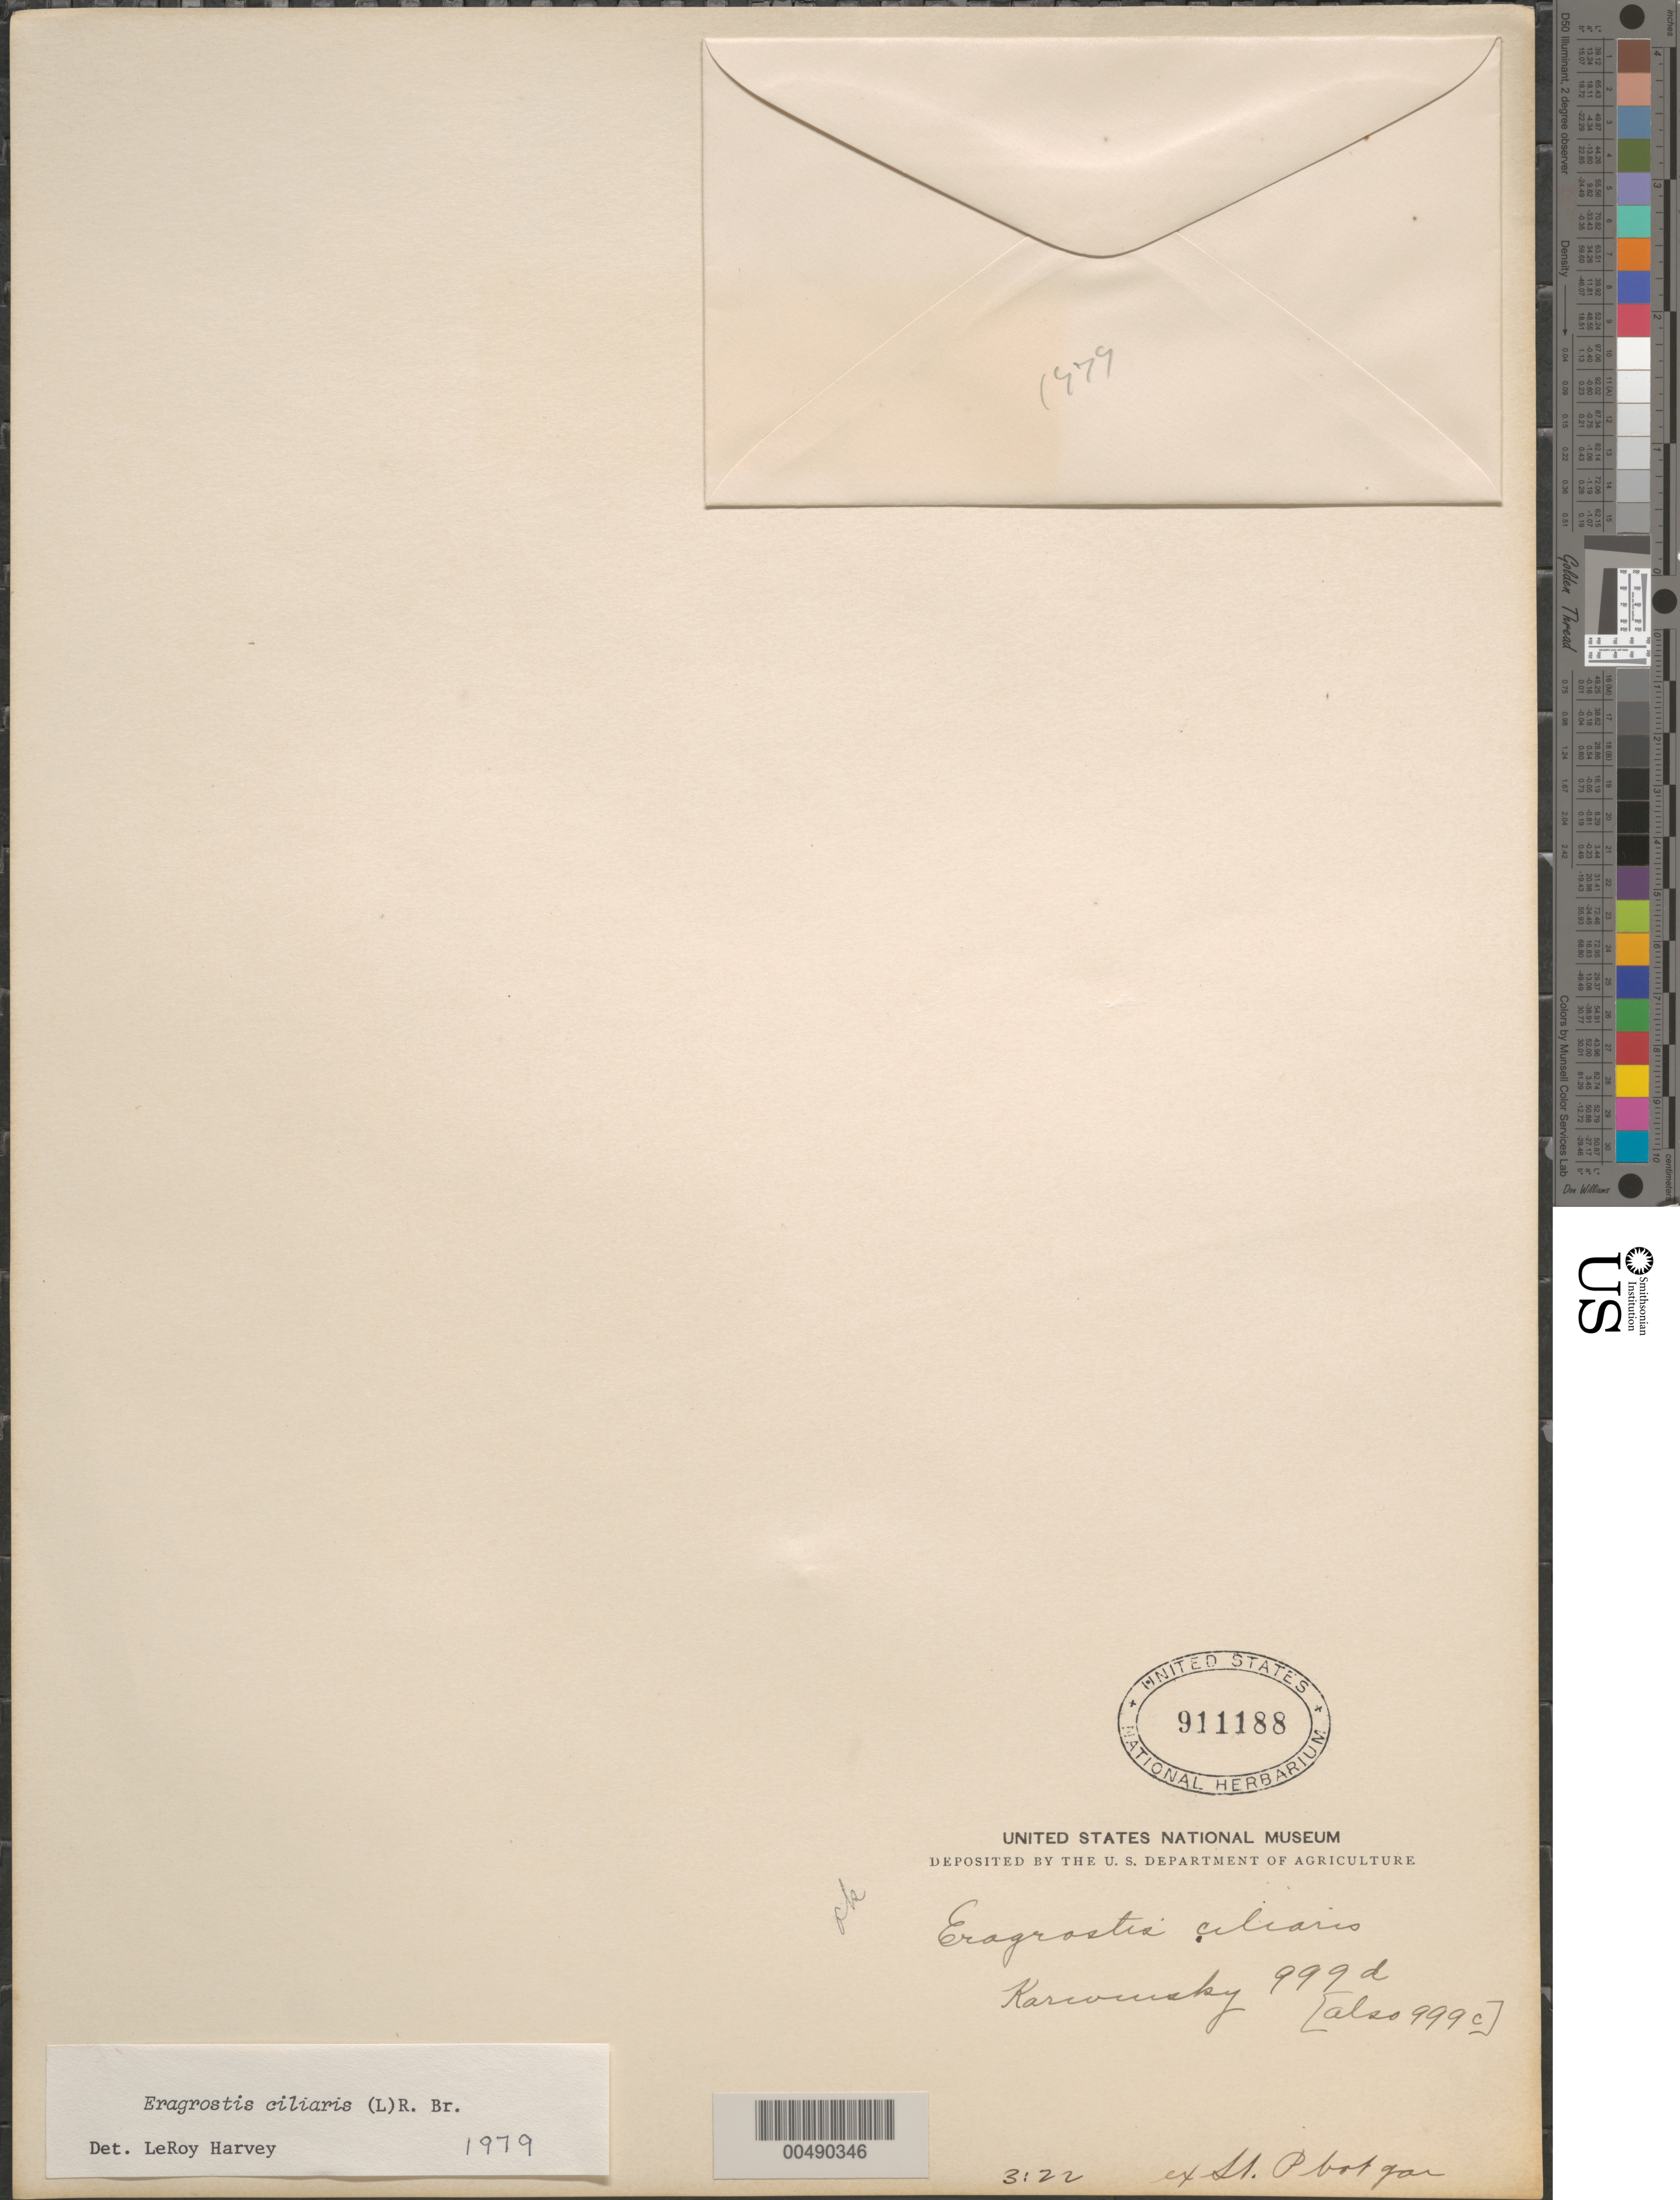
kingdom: Plantae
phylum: Tracheophyta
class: Liliopsida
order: Poales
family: Poaceae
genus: Eragrostis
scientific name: Eragrostis ciliaris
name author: (L.) R. Br.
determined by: Harvey, L.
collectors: W. F. Karwinski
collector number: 999d / 999c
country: Mexico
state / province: Durango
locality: San Ramon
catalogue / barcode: US 911188